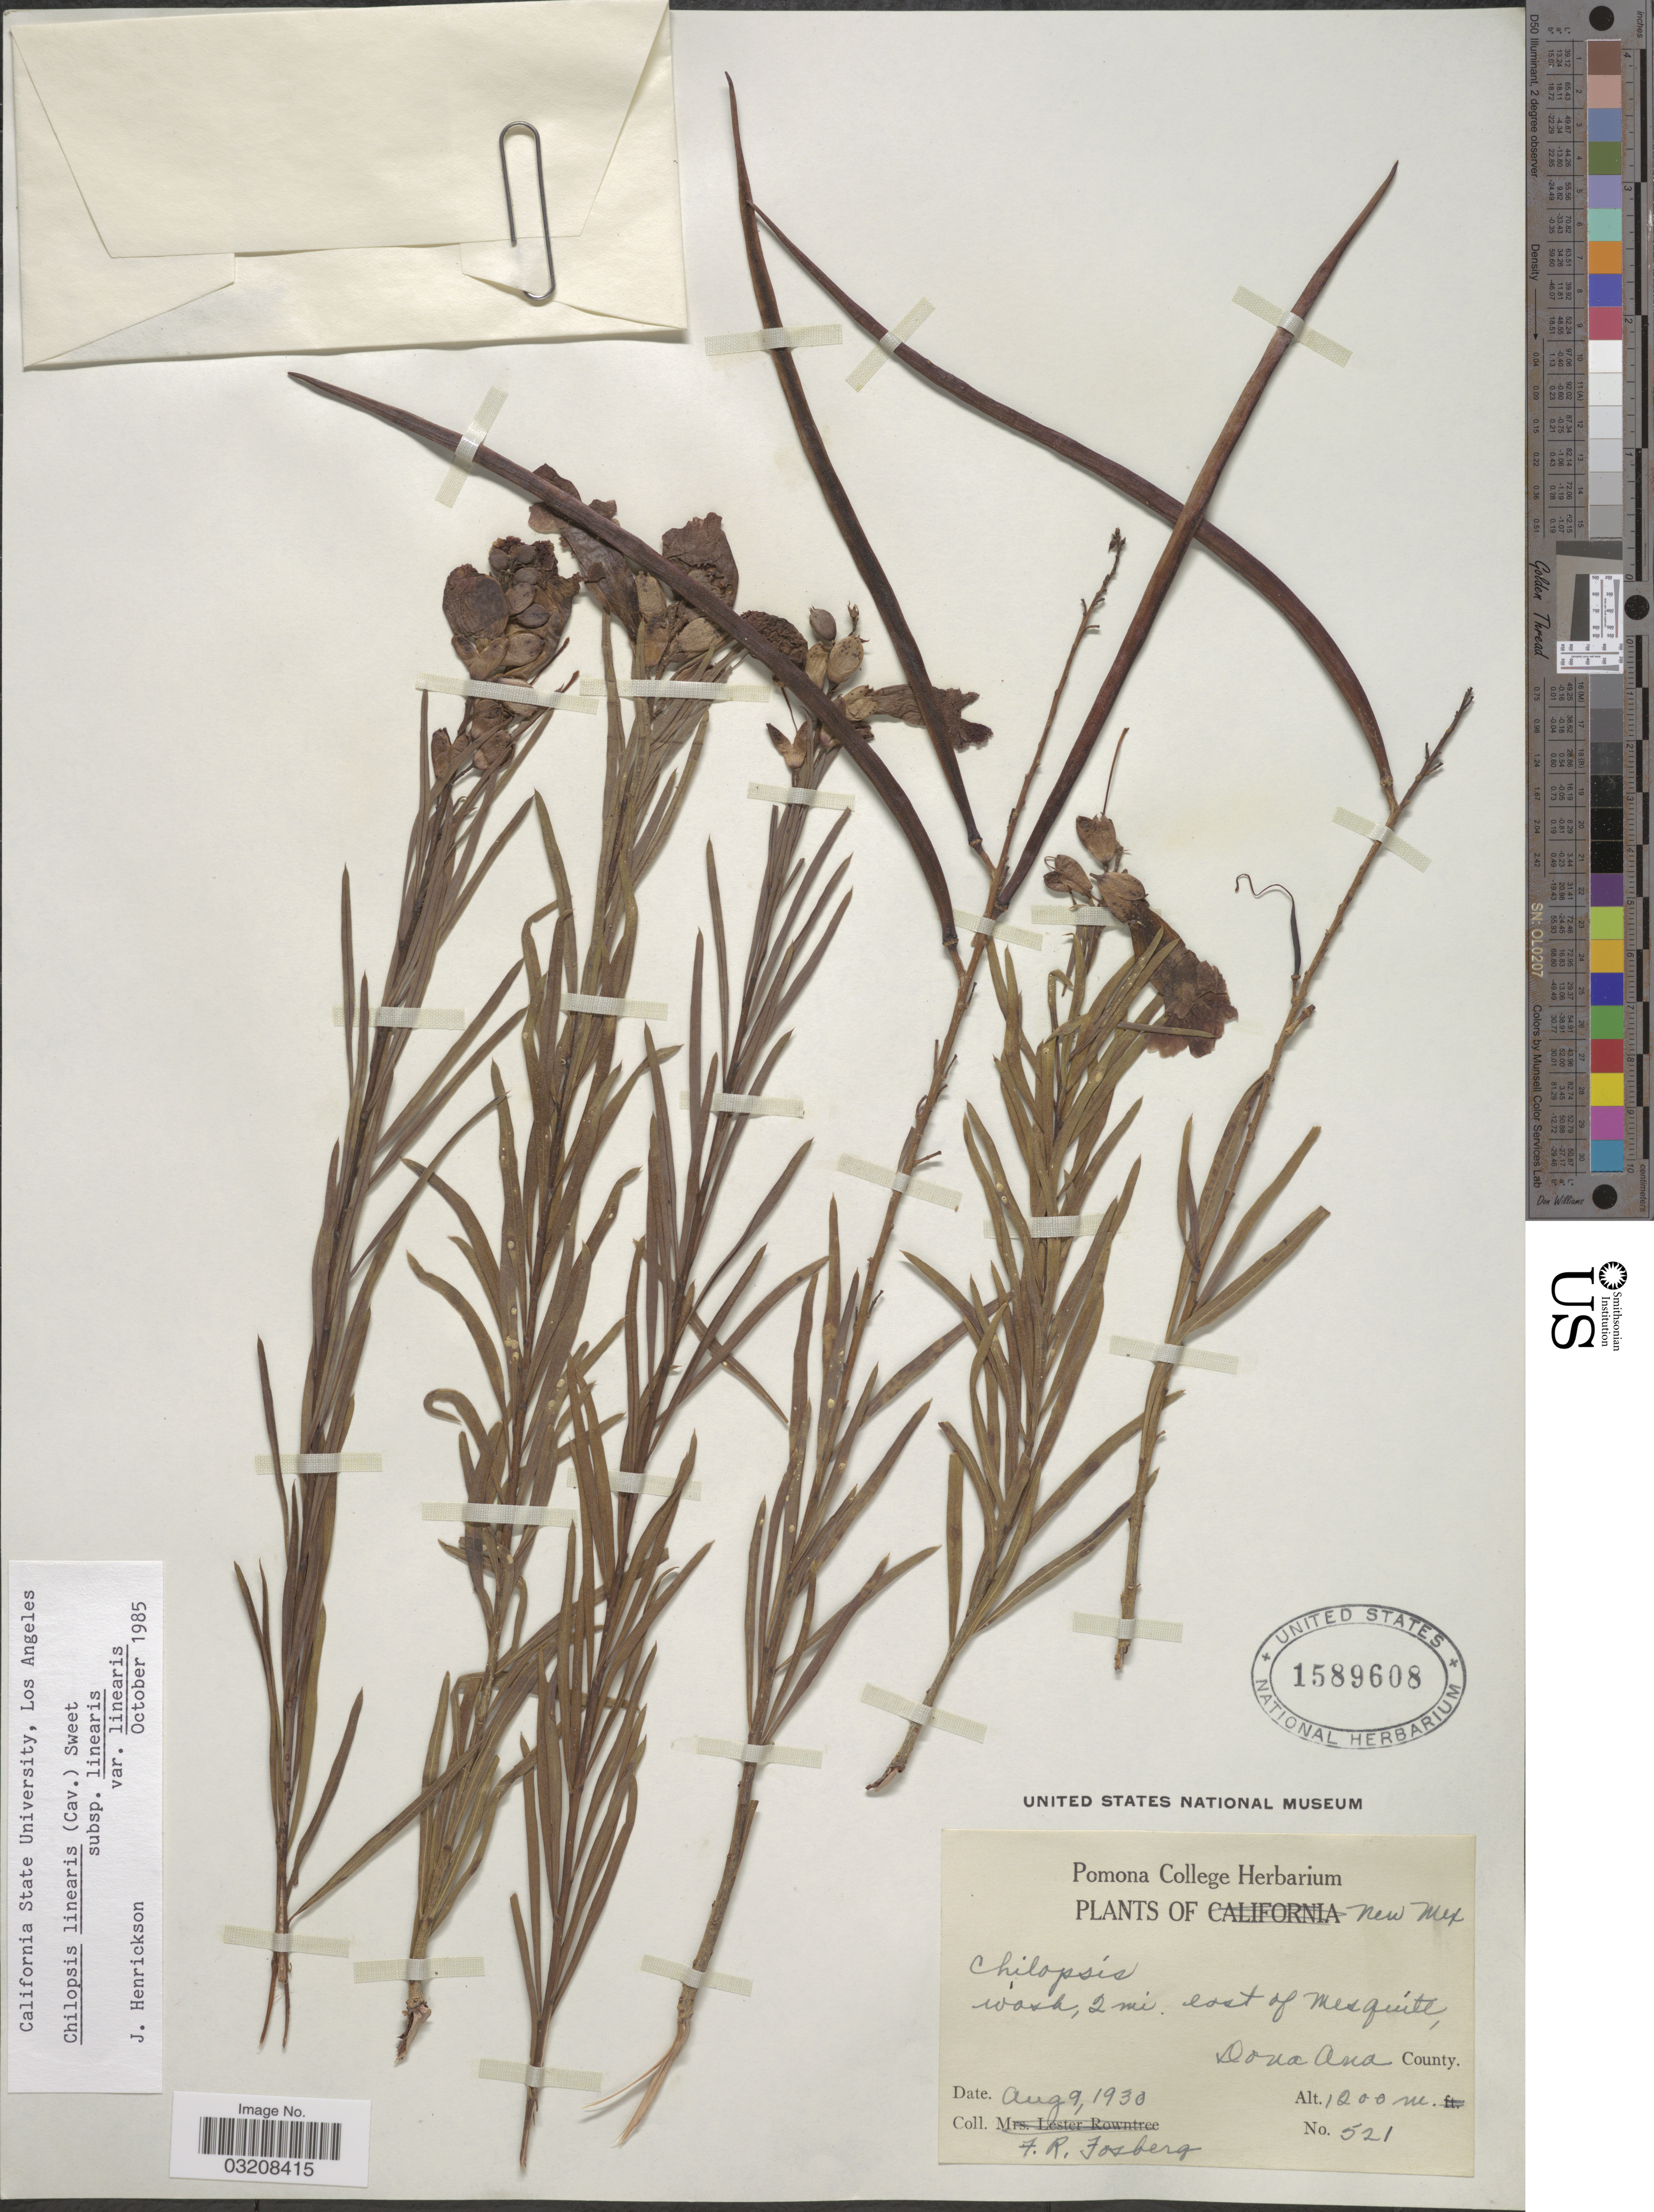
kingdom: Plantae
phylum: Tracheophyta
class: Magnoliopsida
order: Lamiales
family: Bignoniaceae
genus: Chilopsis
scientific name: Chilopsis linearis subsp. linearis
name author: (Cav.) Sweet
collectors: F. R. Fosberg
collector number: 521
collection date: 1930-08-09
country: United States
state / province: New Mexico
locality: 2 mi. east of Mesquite, Dona Ana County.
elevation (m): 1200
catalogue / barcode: US 1589608